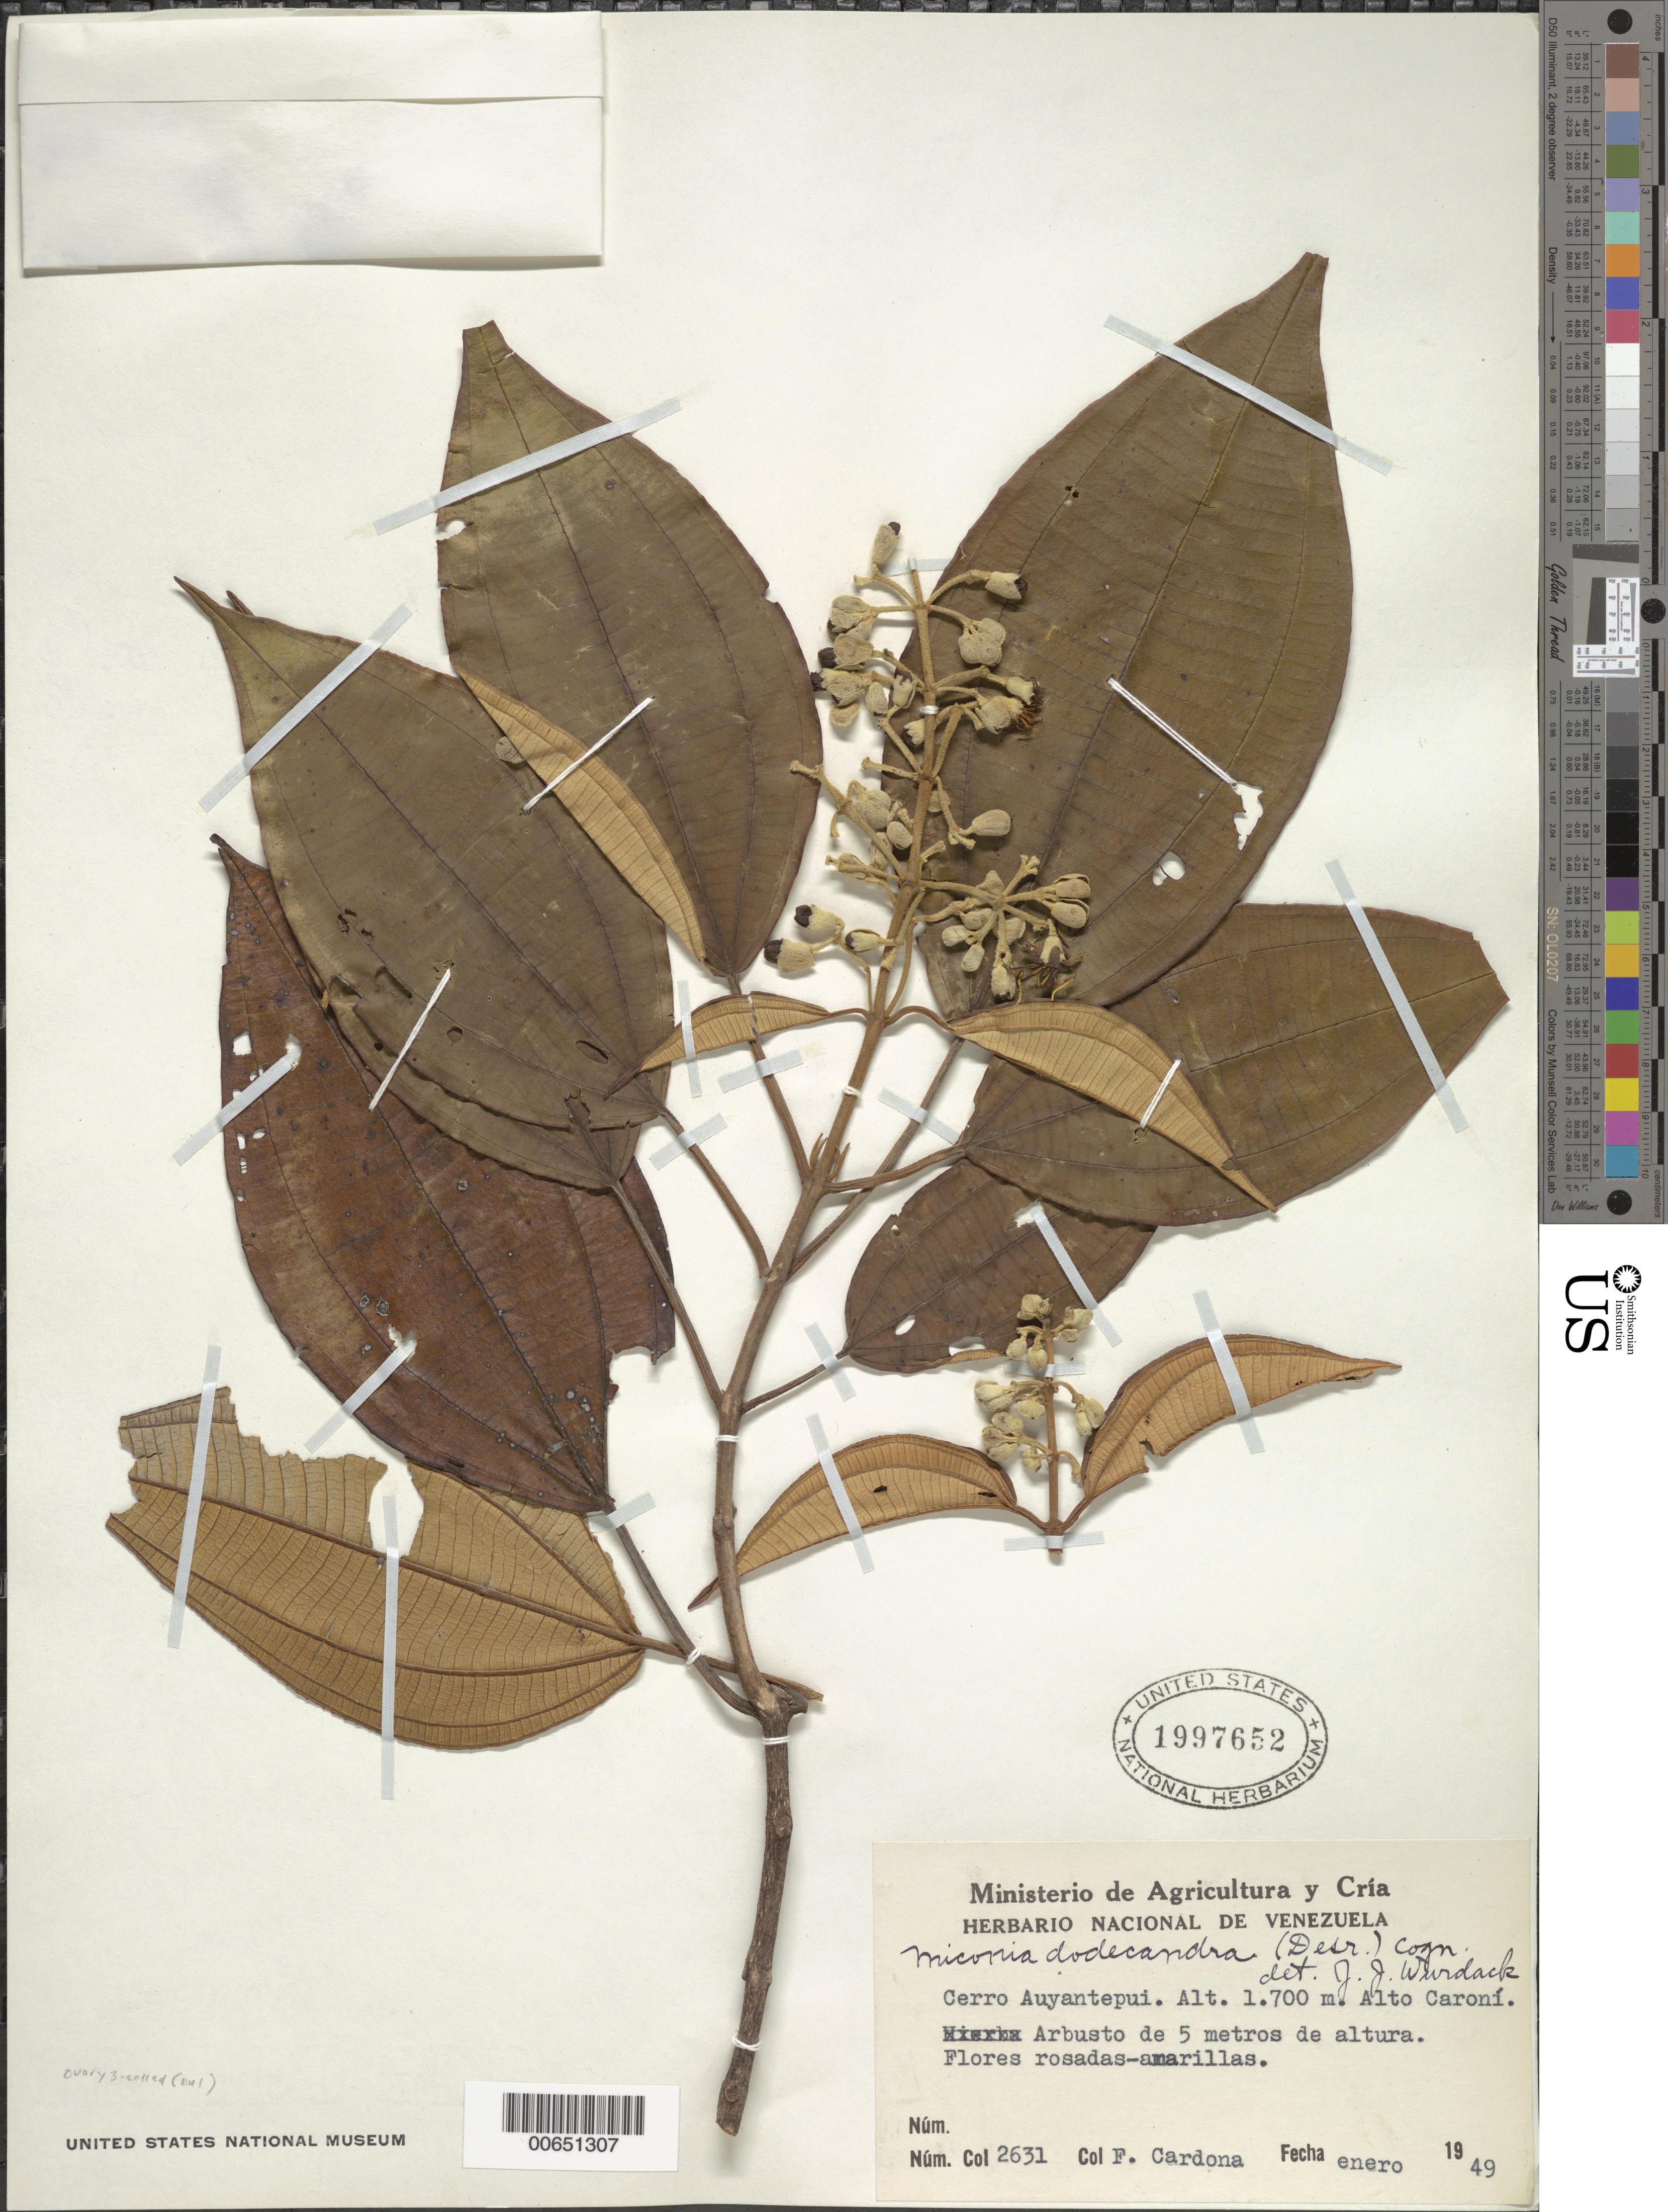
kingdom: Plantae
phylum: Tracheophyta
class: Magnoliopsida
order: Myrtales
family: Melastomataceae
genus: Miconia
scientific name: Miconia dodecandra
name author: Cogn.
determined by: Wurdack, John J., (US), US (UNITED STATES)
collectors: F. Cardona Puig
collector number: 2631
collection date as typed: Jan-49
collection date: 1949-01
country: Venezuela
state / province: Bolívar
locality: Cerro Auyantepuí, Alto Río Caroní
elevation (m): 1700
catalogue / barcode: US 1997652